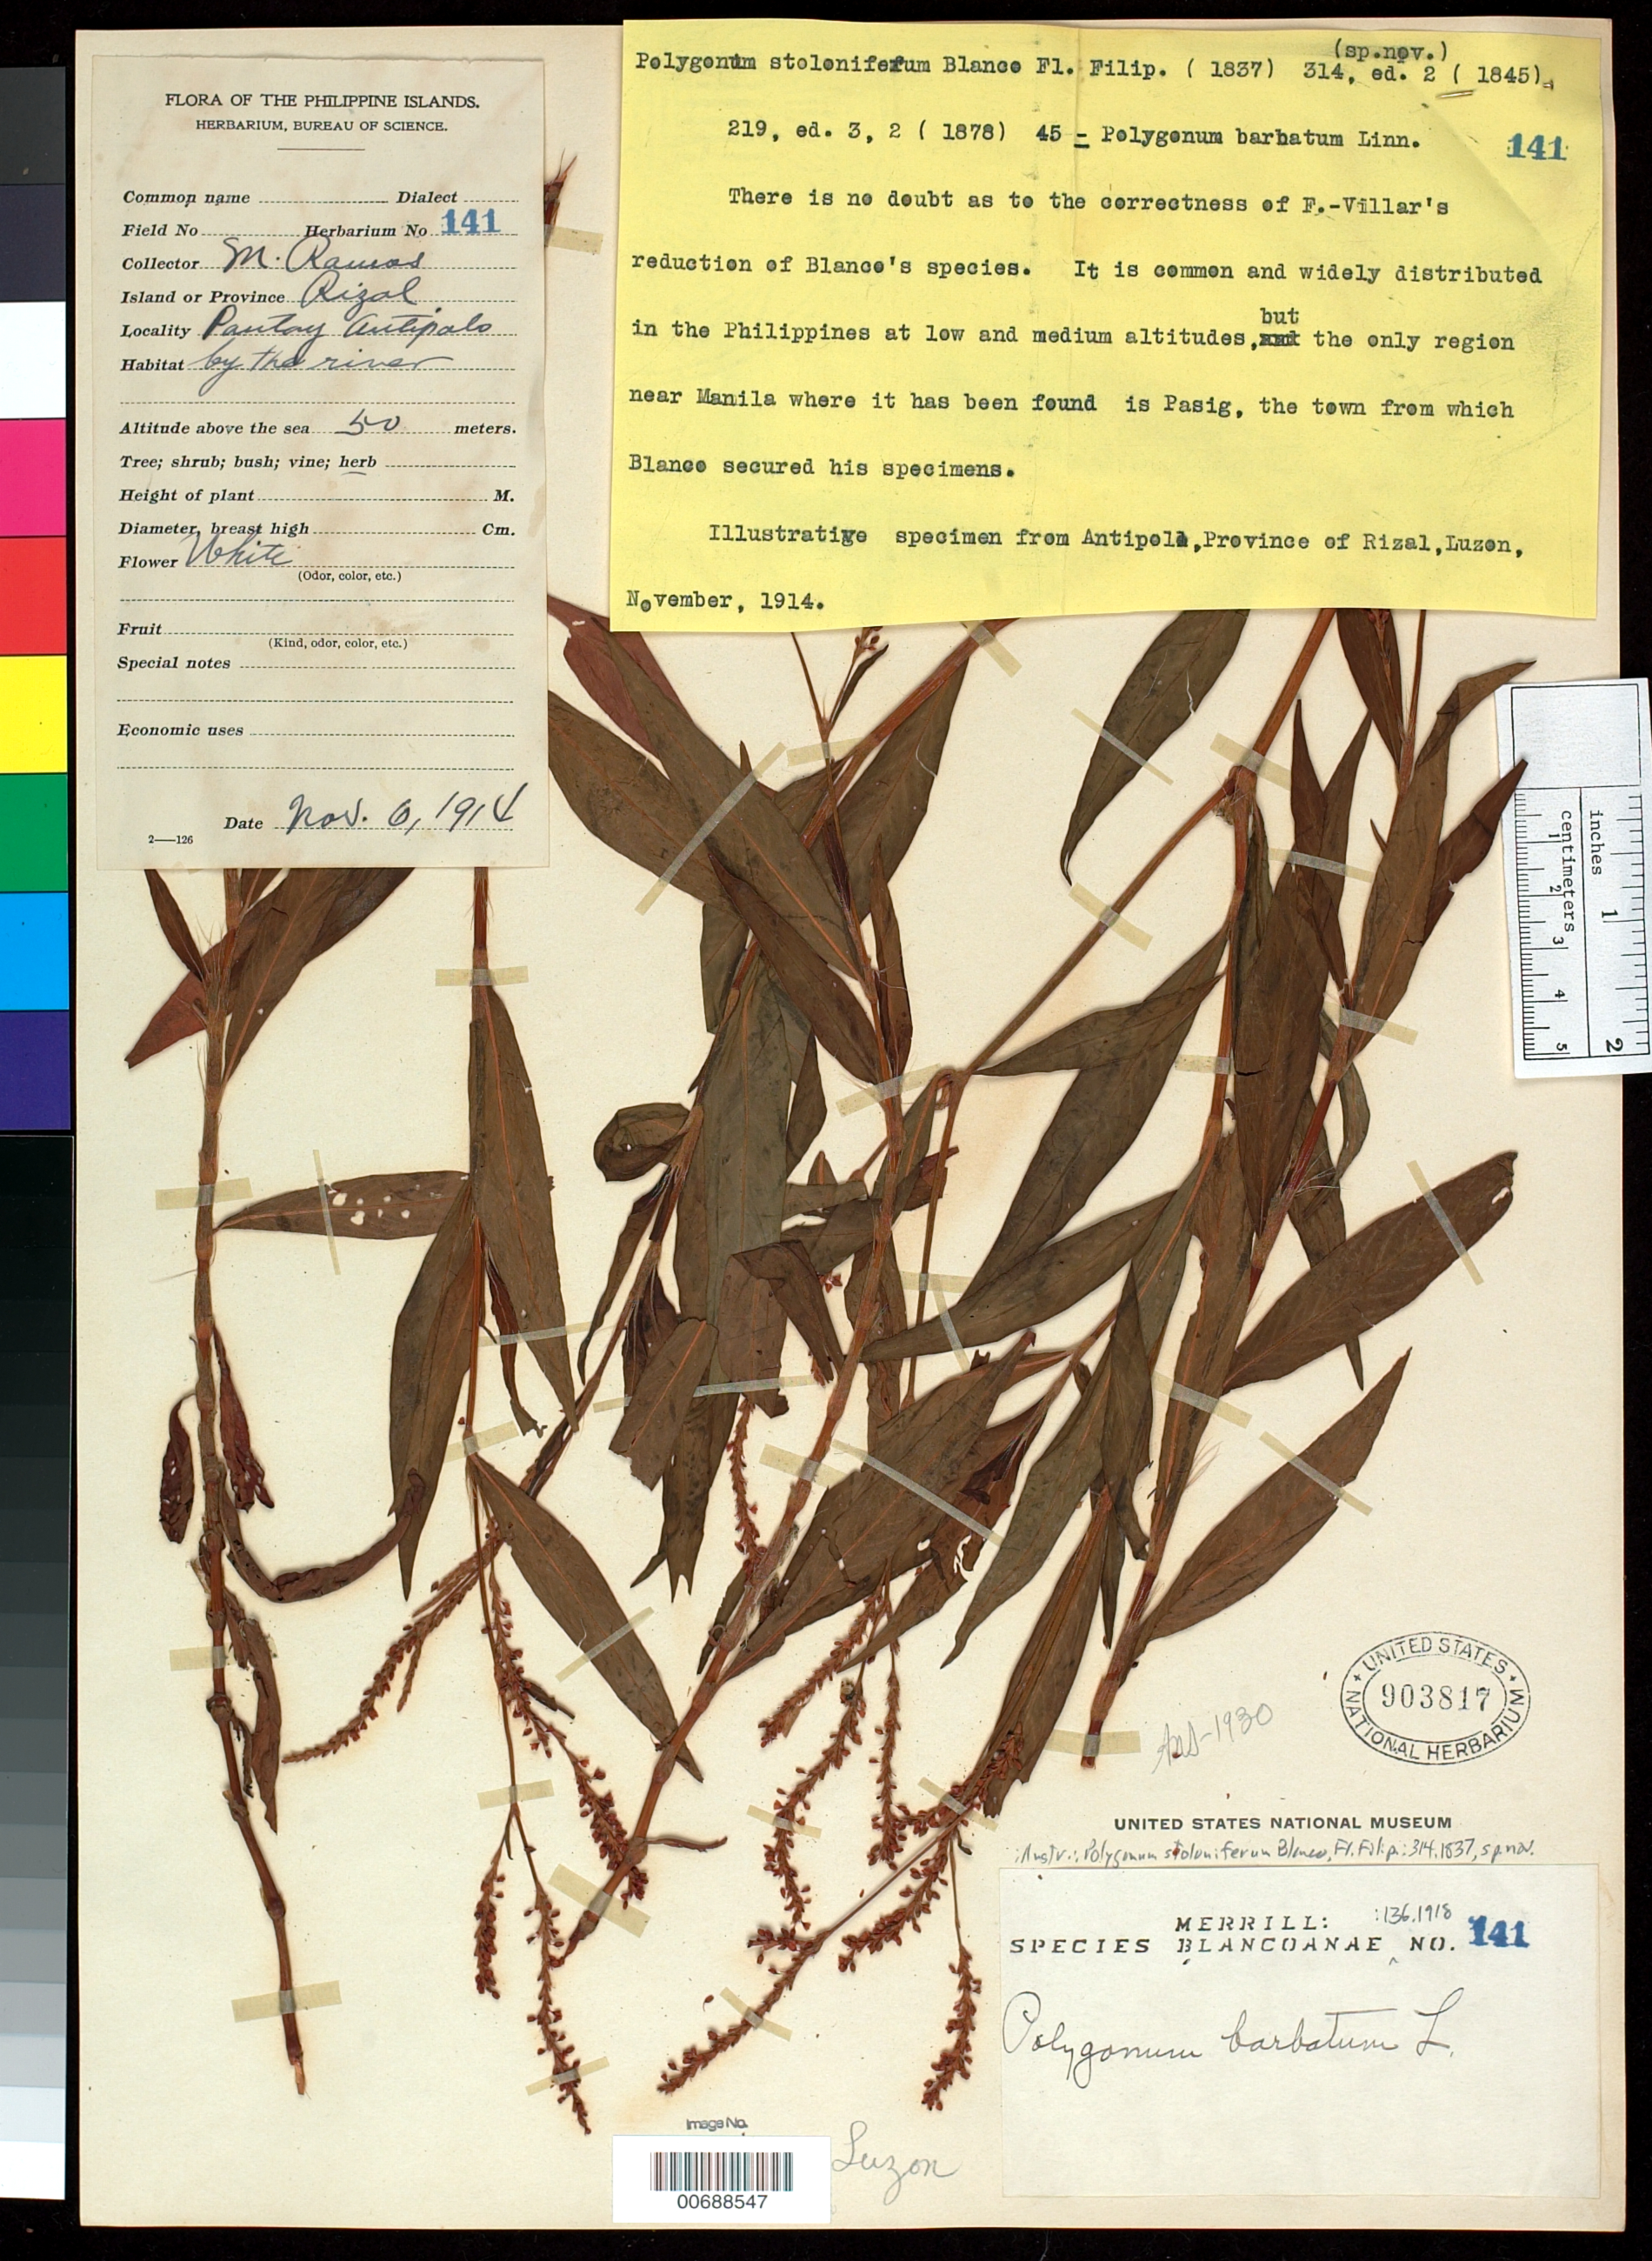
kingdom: Plantae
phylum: Tracheophyta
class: Magnoliopsida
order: Caryophyllales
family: Polygonaceae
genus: Polygonum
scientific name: Polygonum barbatum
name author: L.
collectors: M. Ramos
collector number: Sp. Blancoan. 0141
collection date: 1914-11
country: Philippines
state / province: Calabarzon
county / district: Rizal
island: Luzon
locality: Pantay Antipolo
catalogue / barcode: US 903817